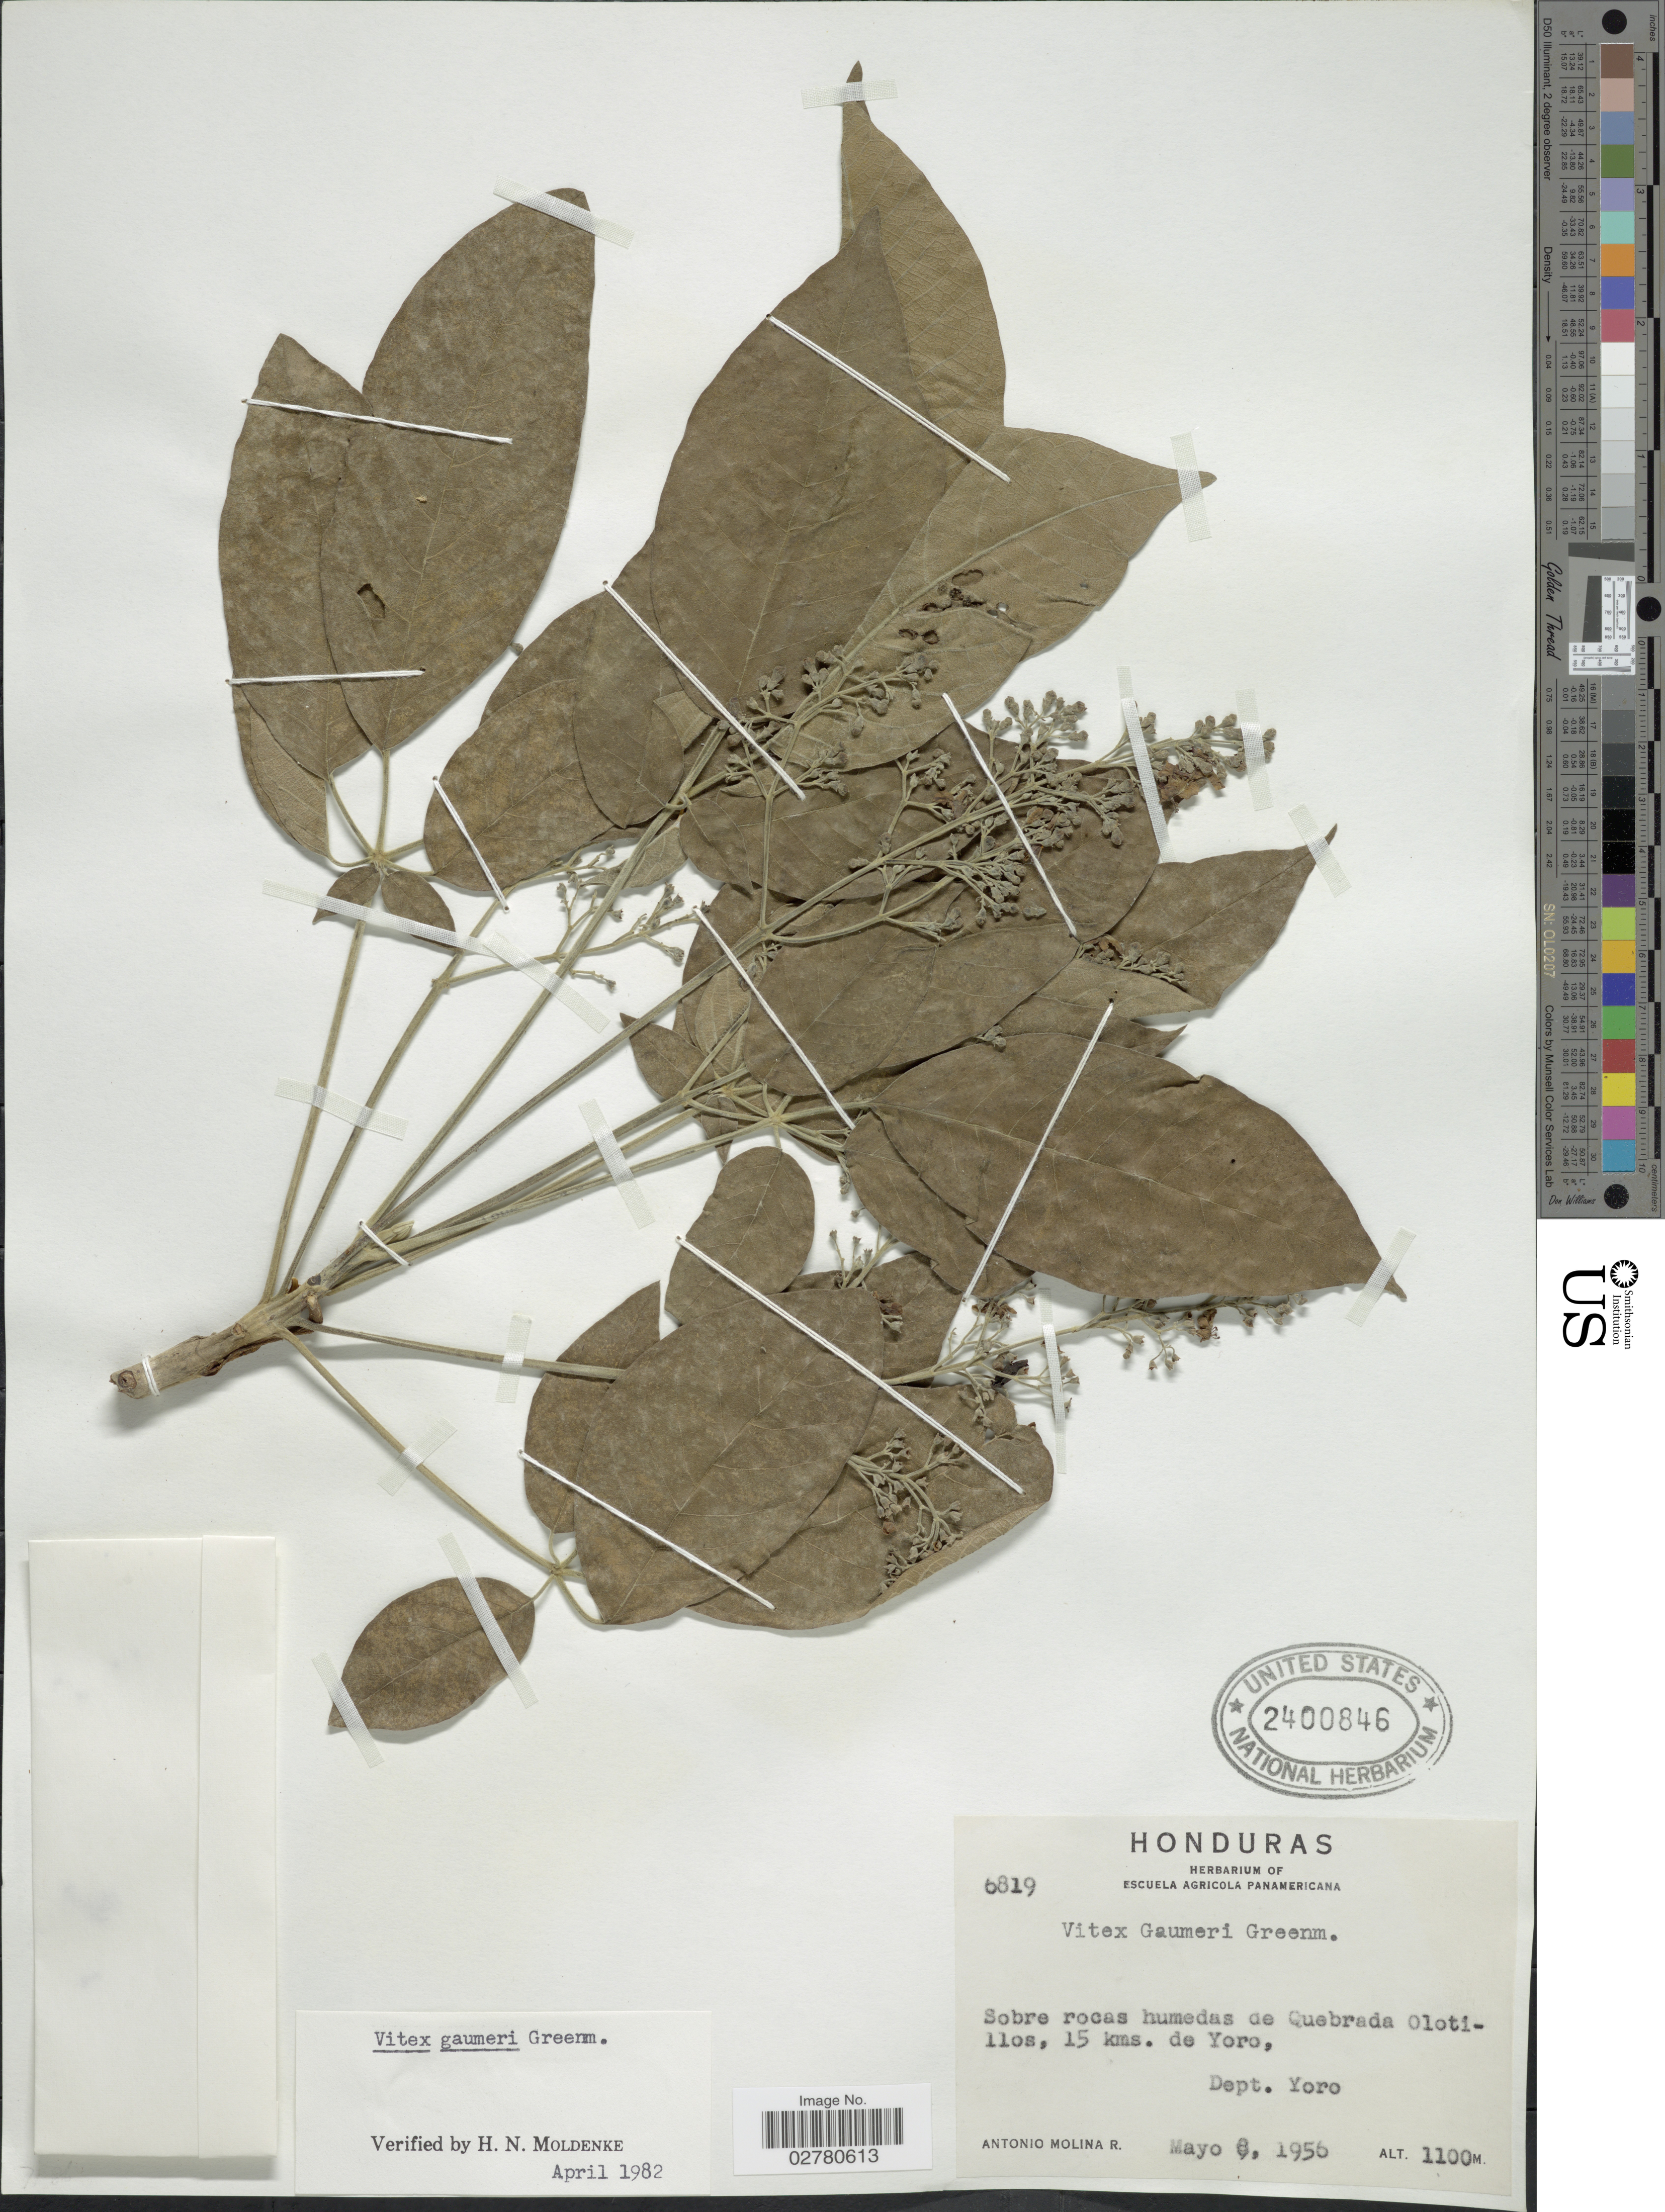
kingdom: Plantae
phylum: Tracheophyta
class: Magnoliopsida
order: Lamiales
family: Lamiaceae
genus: Vitex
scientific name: Vitex gaumeri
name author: Greenm.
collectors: A. Molina R.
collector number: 6819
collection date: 1956-05-08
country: Honduras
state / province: Yoro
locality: Sobre rocas humedas de Quebrada Olotillos, 15 kms. de Yoro, Dept. Yoro.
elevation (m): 1100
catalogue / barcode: US 2400846